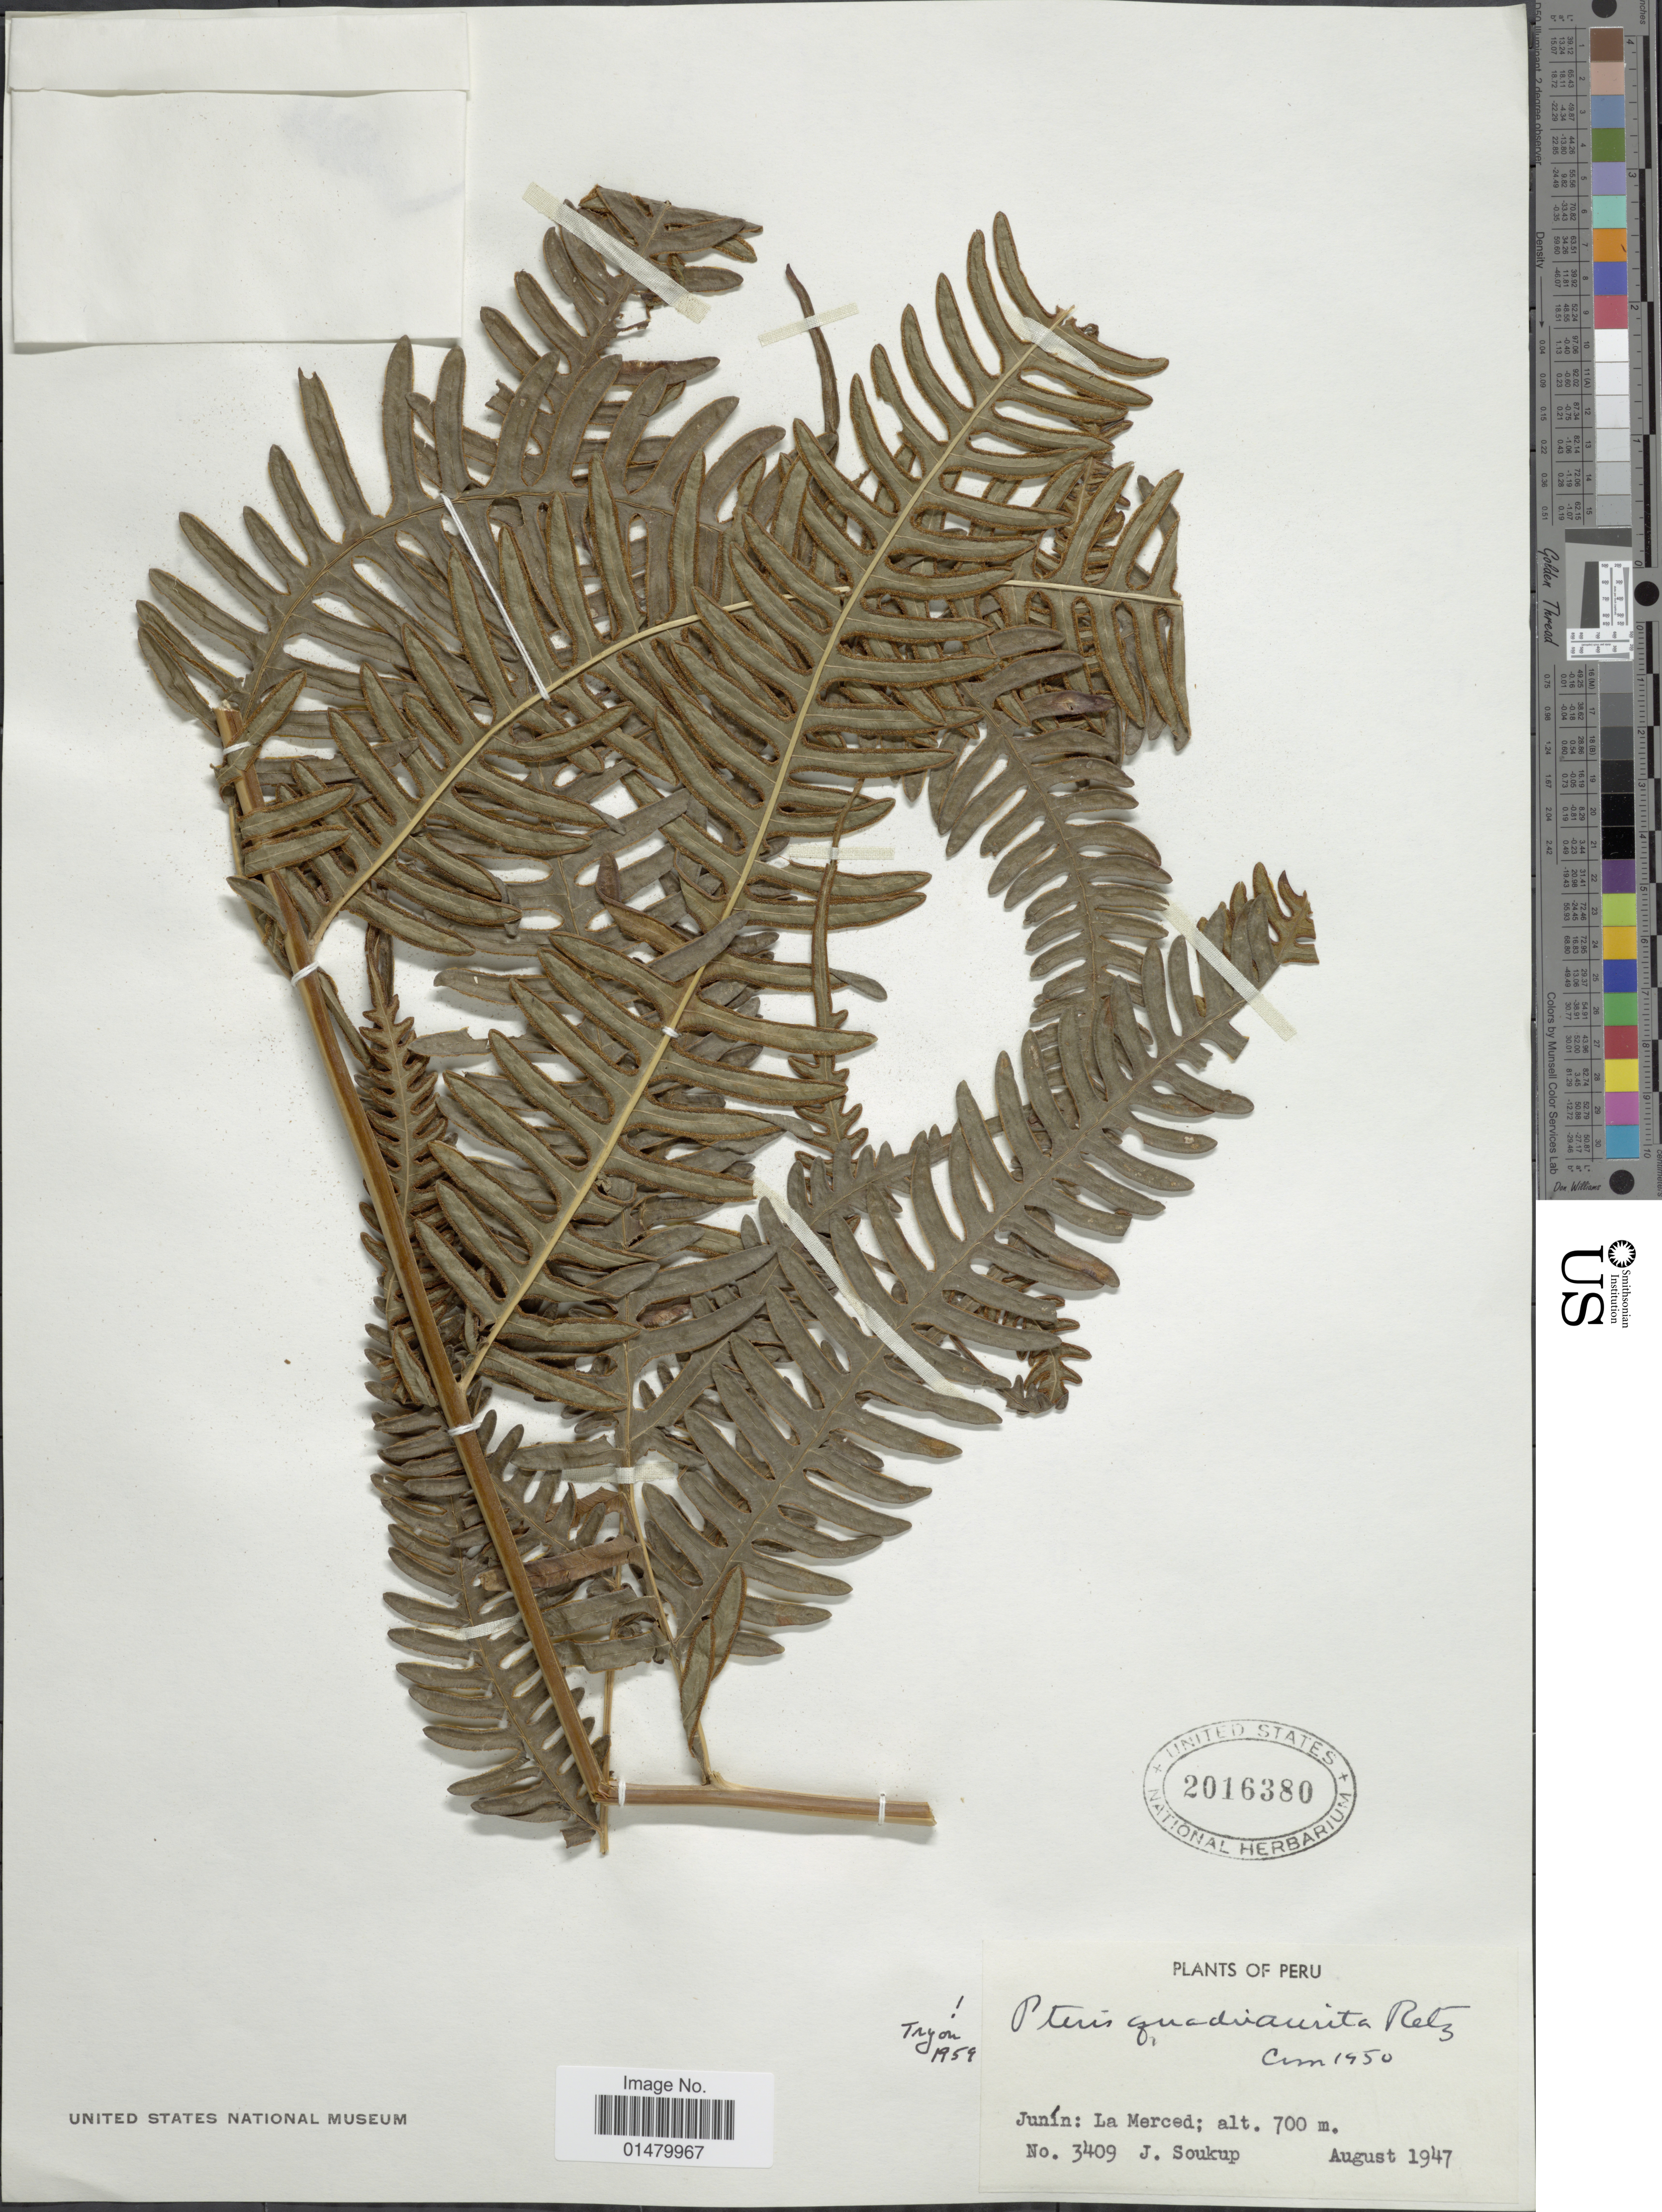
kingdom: Plantae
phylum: Tracheophyta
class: Polypodiopsida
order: Polypodiales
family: Pteridaceae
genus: Pteris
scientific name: Pteris quadriaurita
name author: Retz.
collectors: J. Soukup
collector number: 3409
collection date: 1947-08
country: Peru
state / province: Junín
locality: La Merced.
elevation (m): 700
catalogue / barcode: US 2016380